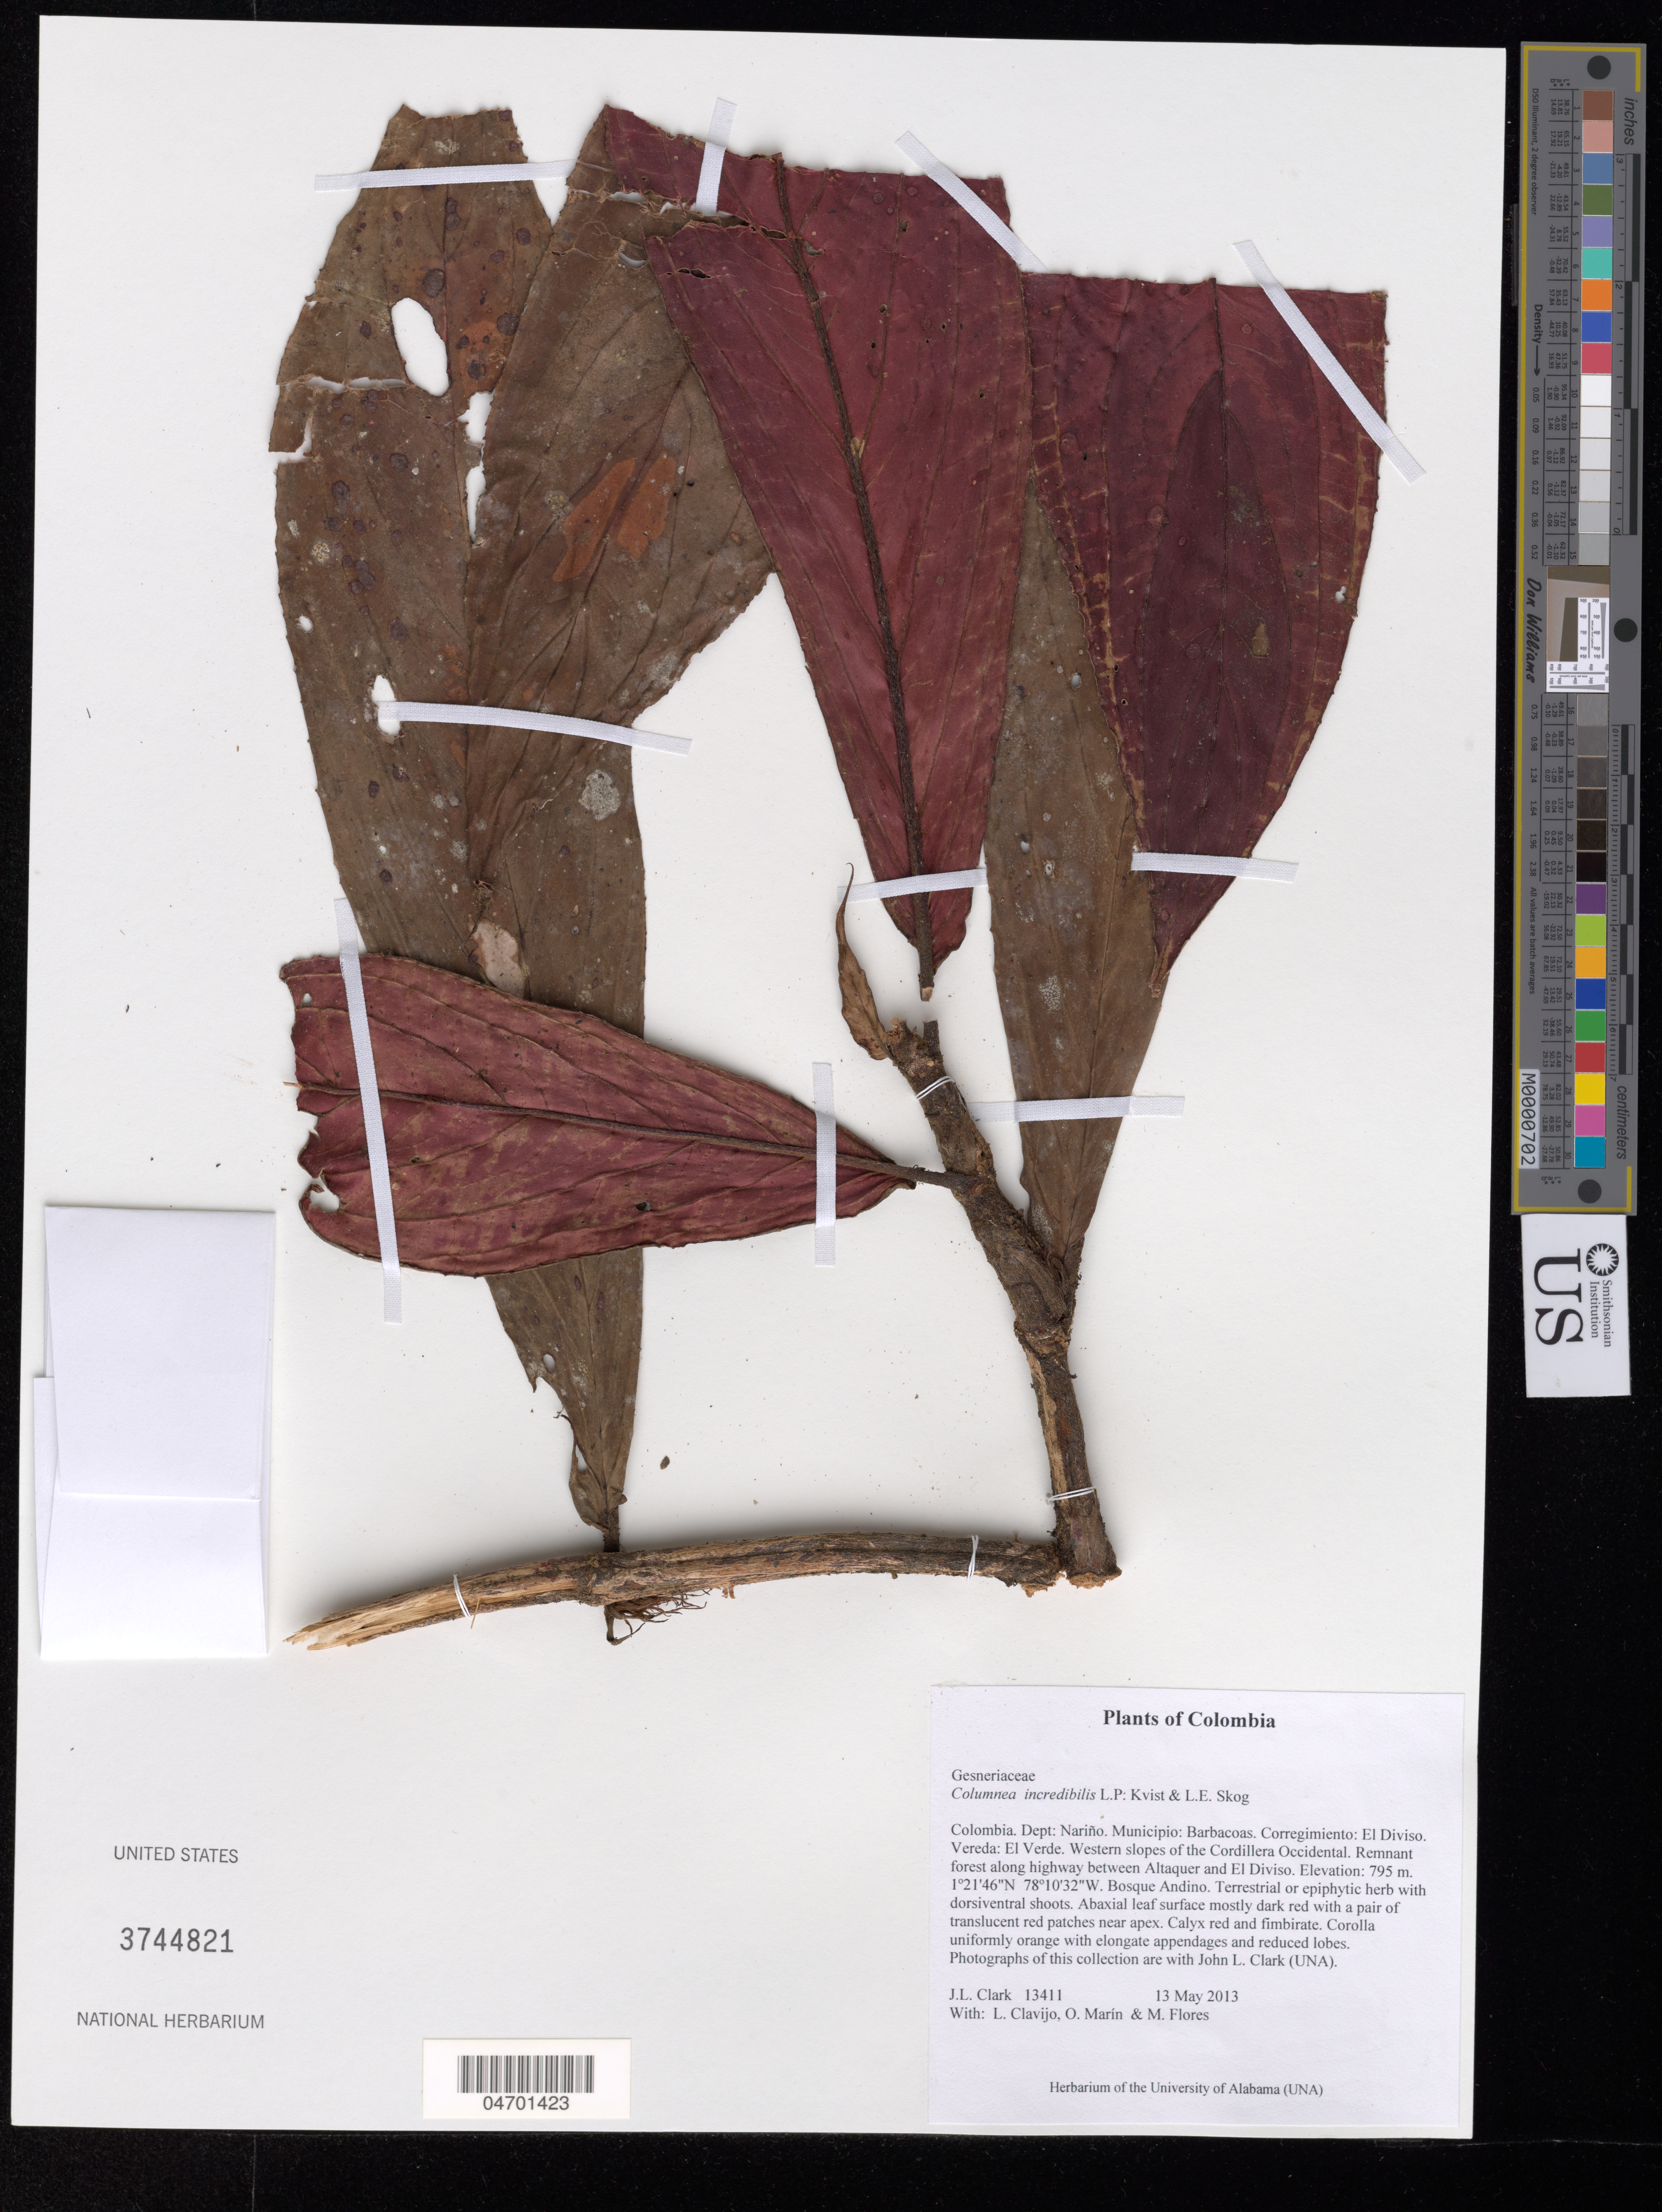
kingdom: Plantae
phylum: Tracheophyta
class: Magnoliopsida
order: Lamiales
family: Gesneriaceae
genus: Columnea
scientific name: Columnea incredibilis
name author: L.P. Kvist & L.E. Skog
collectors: J. L. Clark, L. Clavijo, J. Howieson & M. Flores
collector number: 13411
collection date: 2013-05-13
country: Colombia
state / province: Nariño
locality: Dept: Nariño. Municipio: Barbacoas. Corregimiento: El Diviso. Vereda: El Verde. Western slopes of the Cordillera Occidental. Remnant forest along highway between Altaquer and El Diviso.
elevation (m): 795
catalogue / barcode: US 3744821